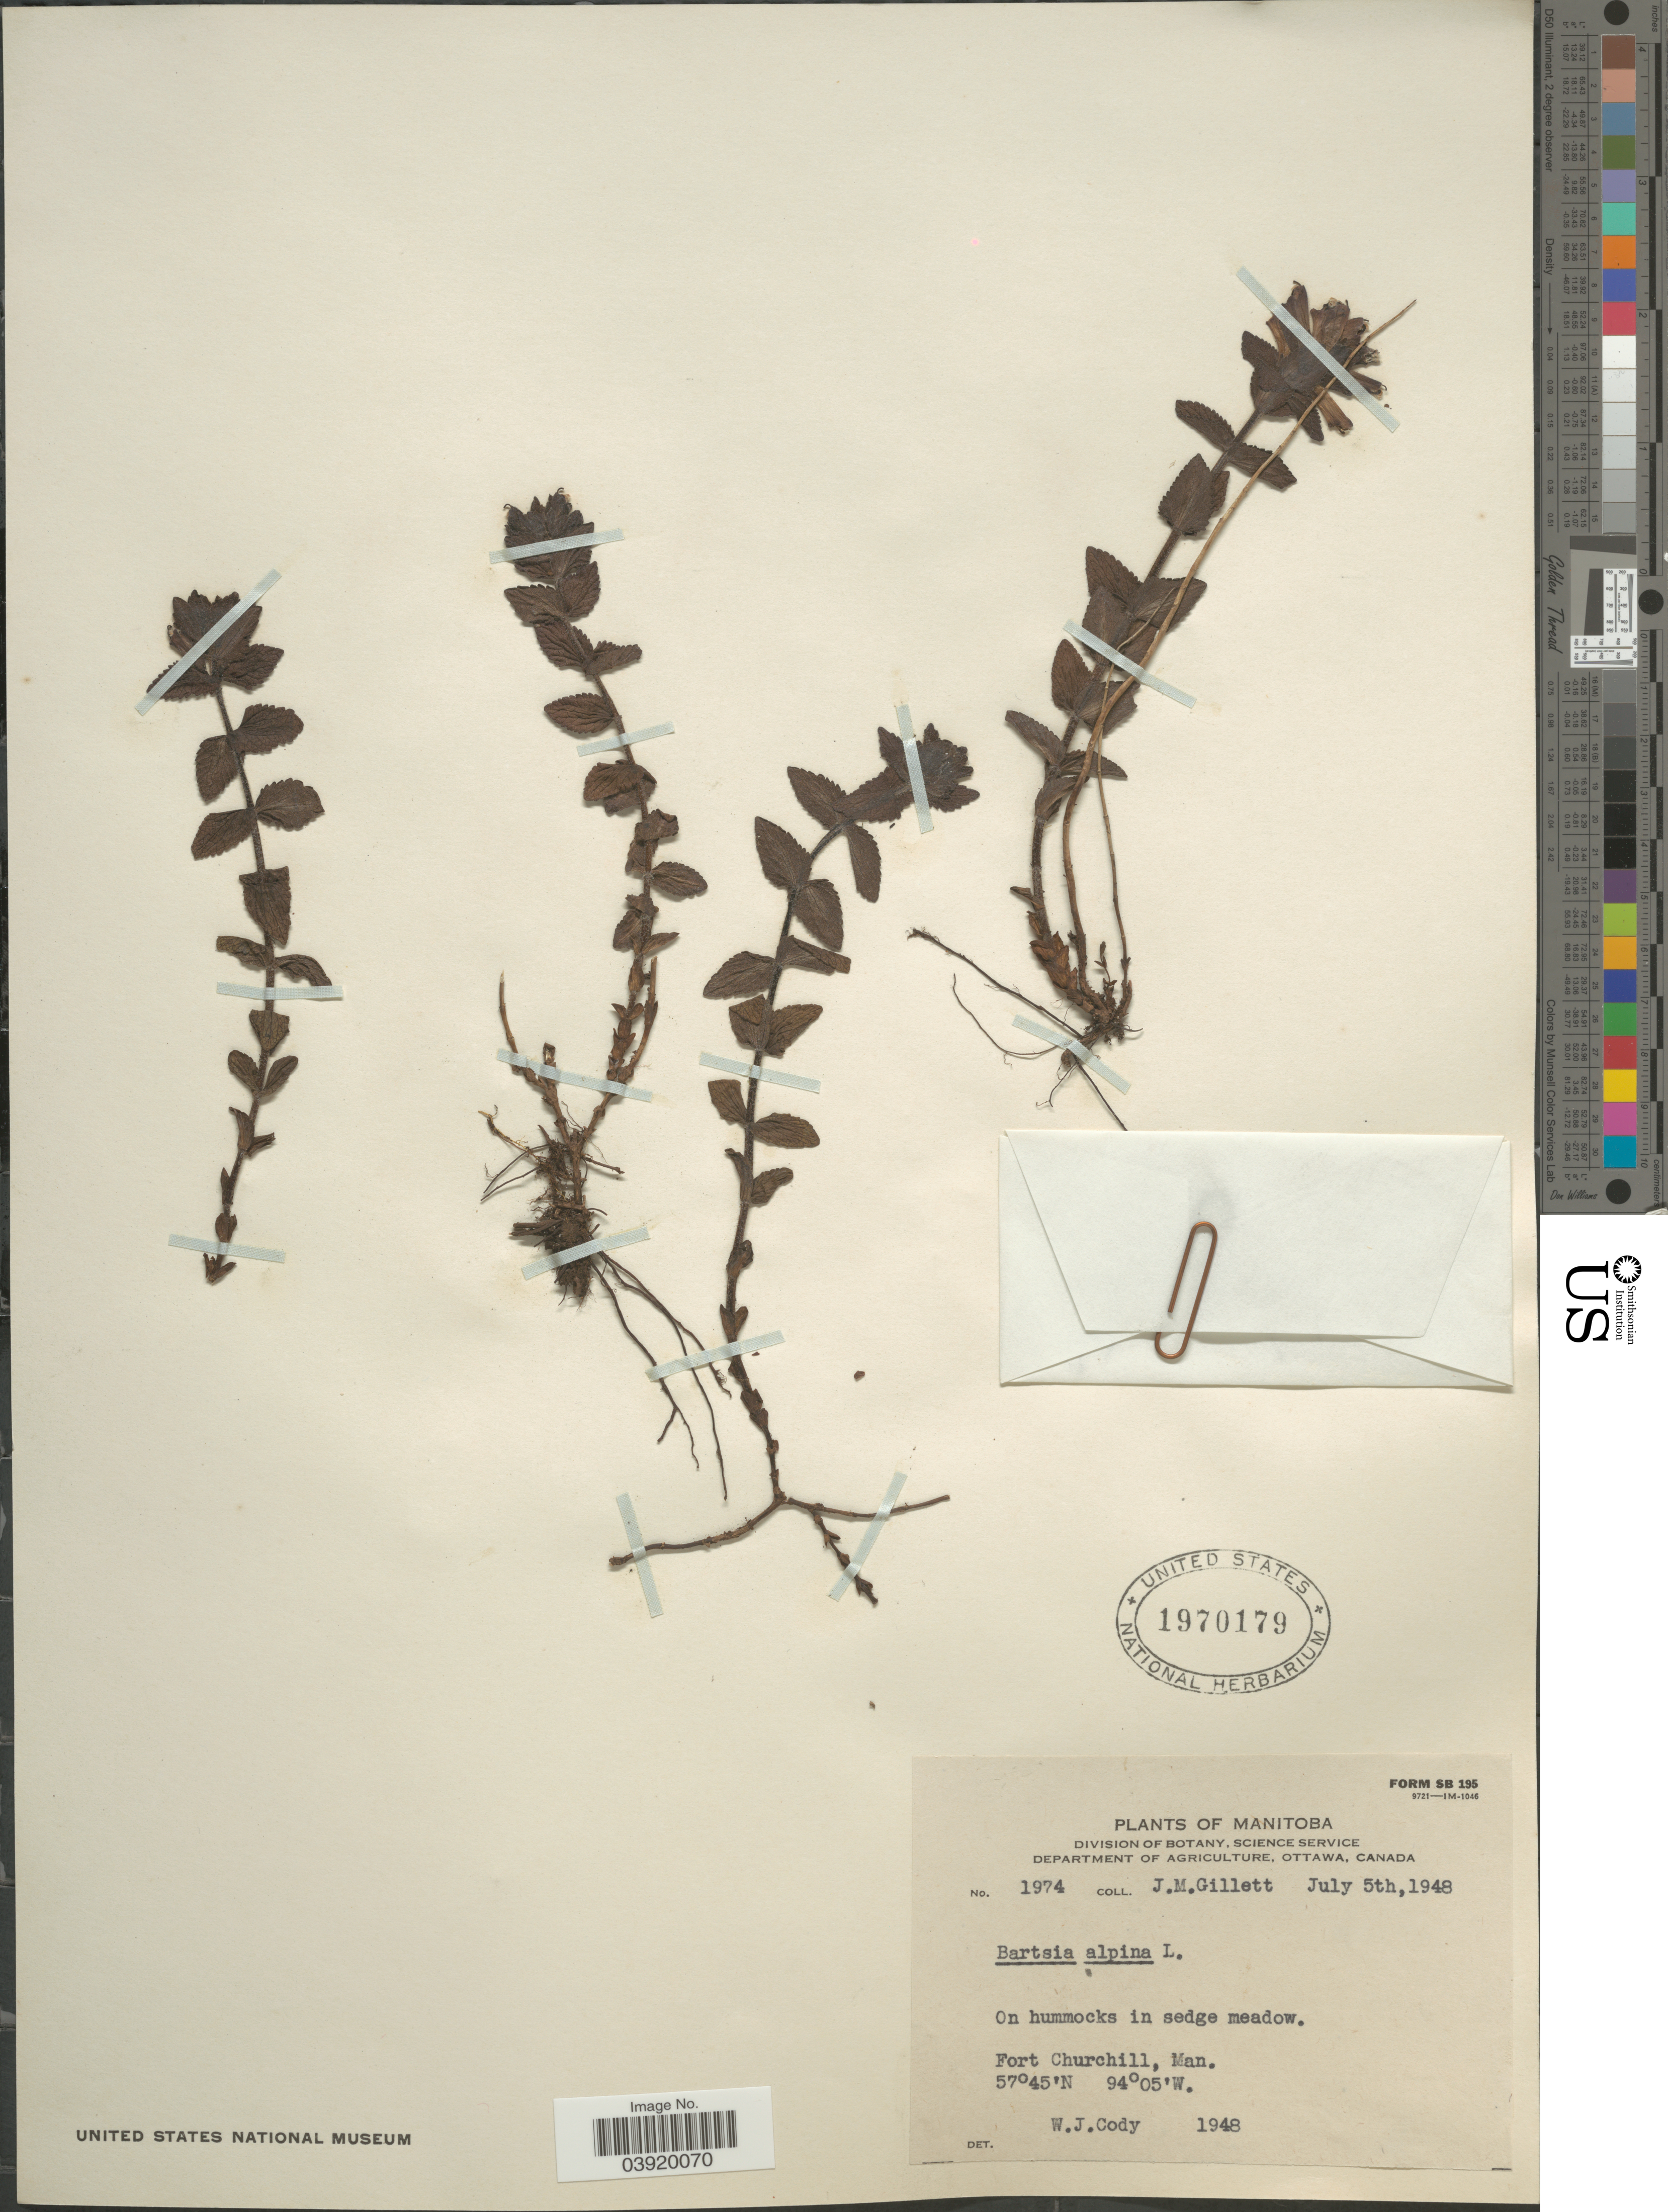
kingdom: Plantae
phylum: Tracheophyta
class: Magnoliopsida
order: Lamiales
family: Orobanchaceae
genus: Bartsia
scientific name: Bartsia alpina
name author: L.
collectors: J. M. Gillett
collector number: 1974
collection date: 1948-07-05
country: Canada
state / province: Manitoba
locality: Fort Churchill.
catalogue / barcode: US 1970179